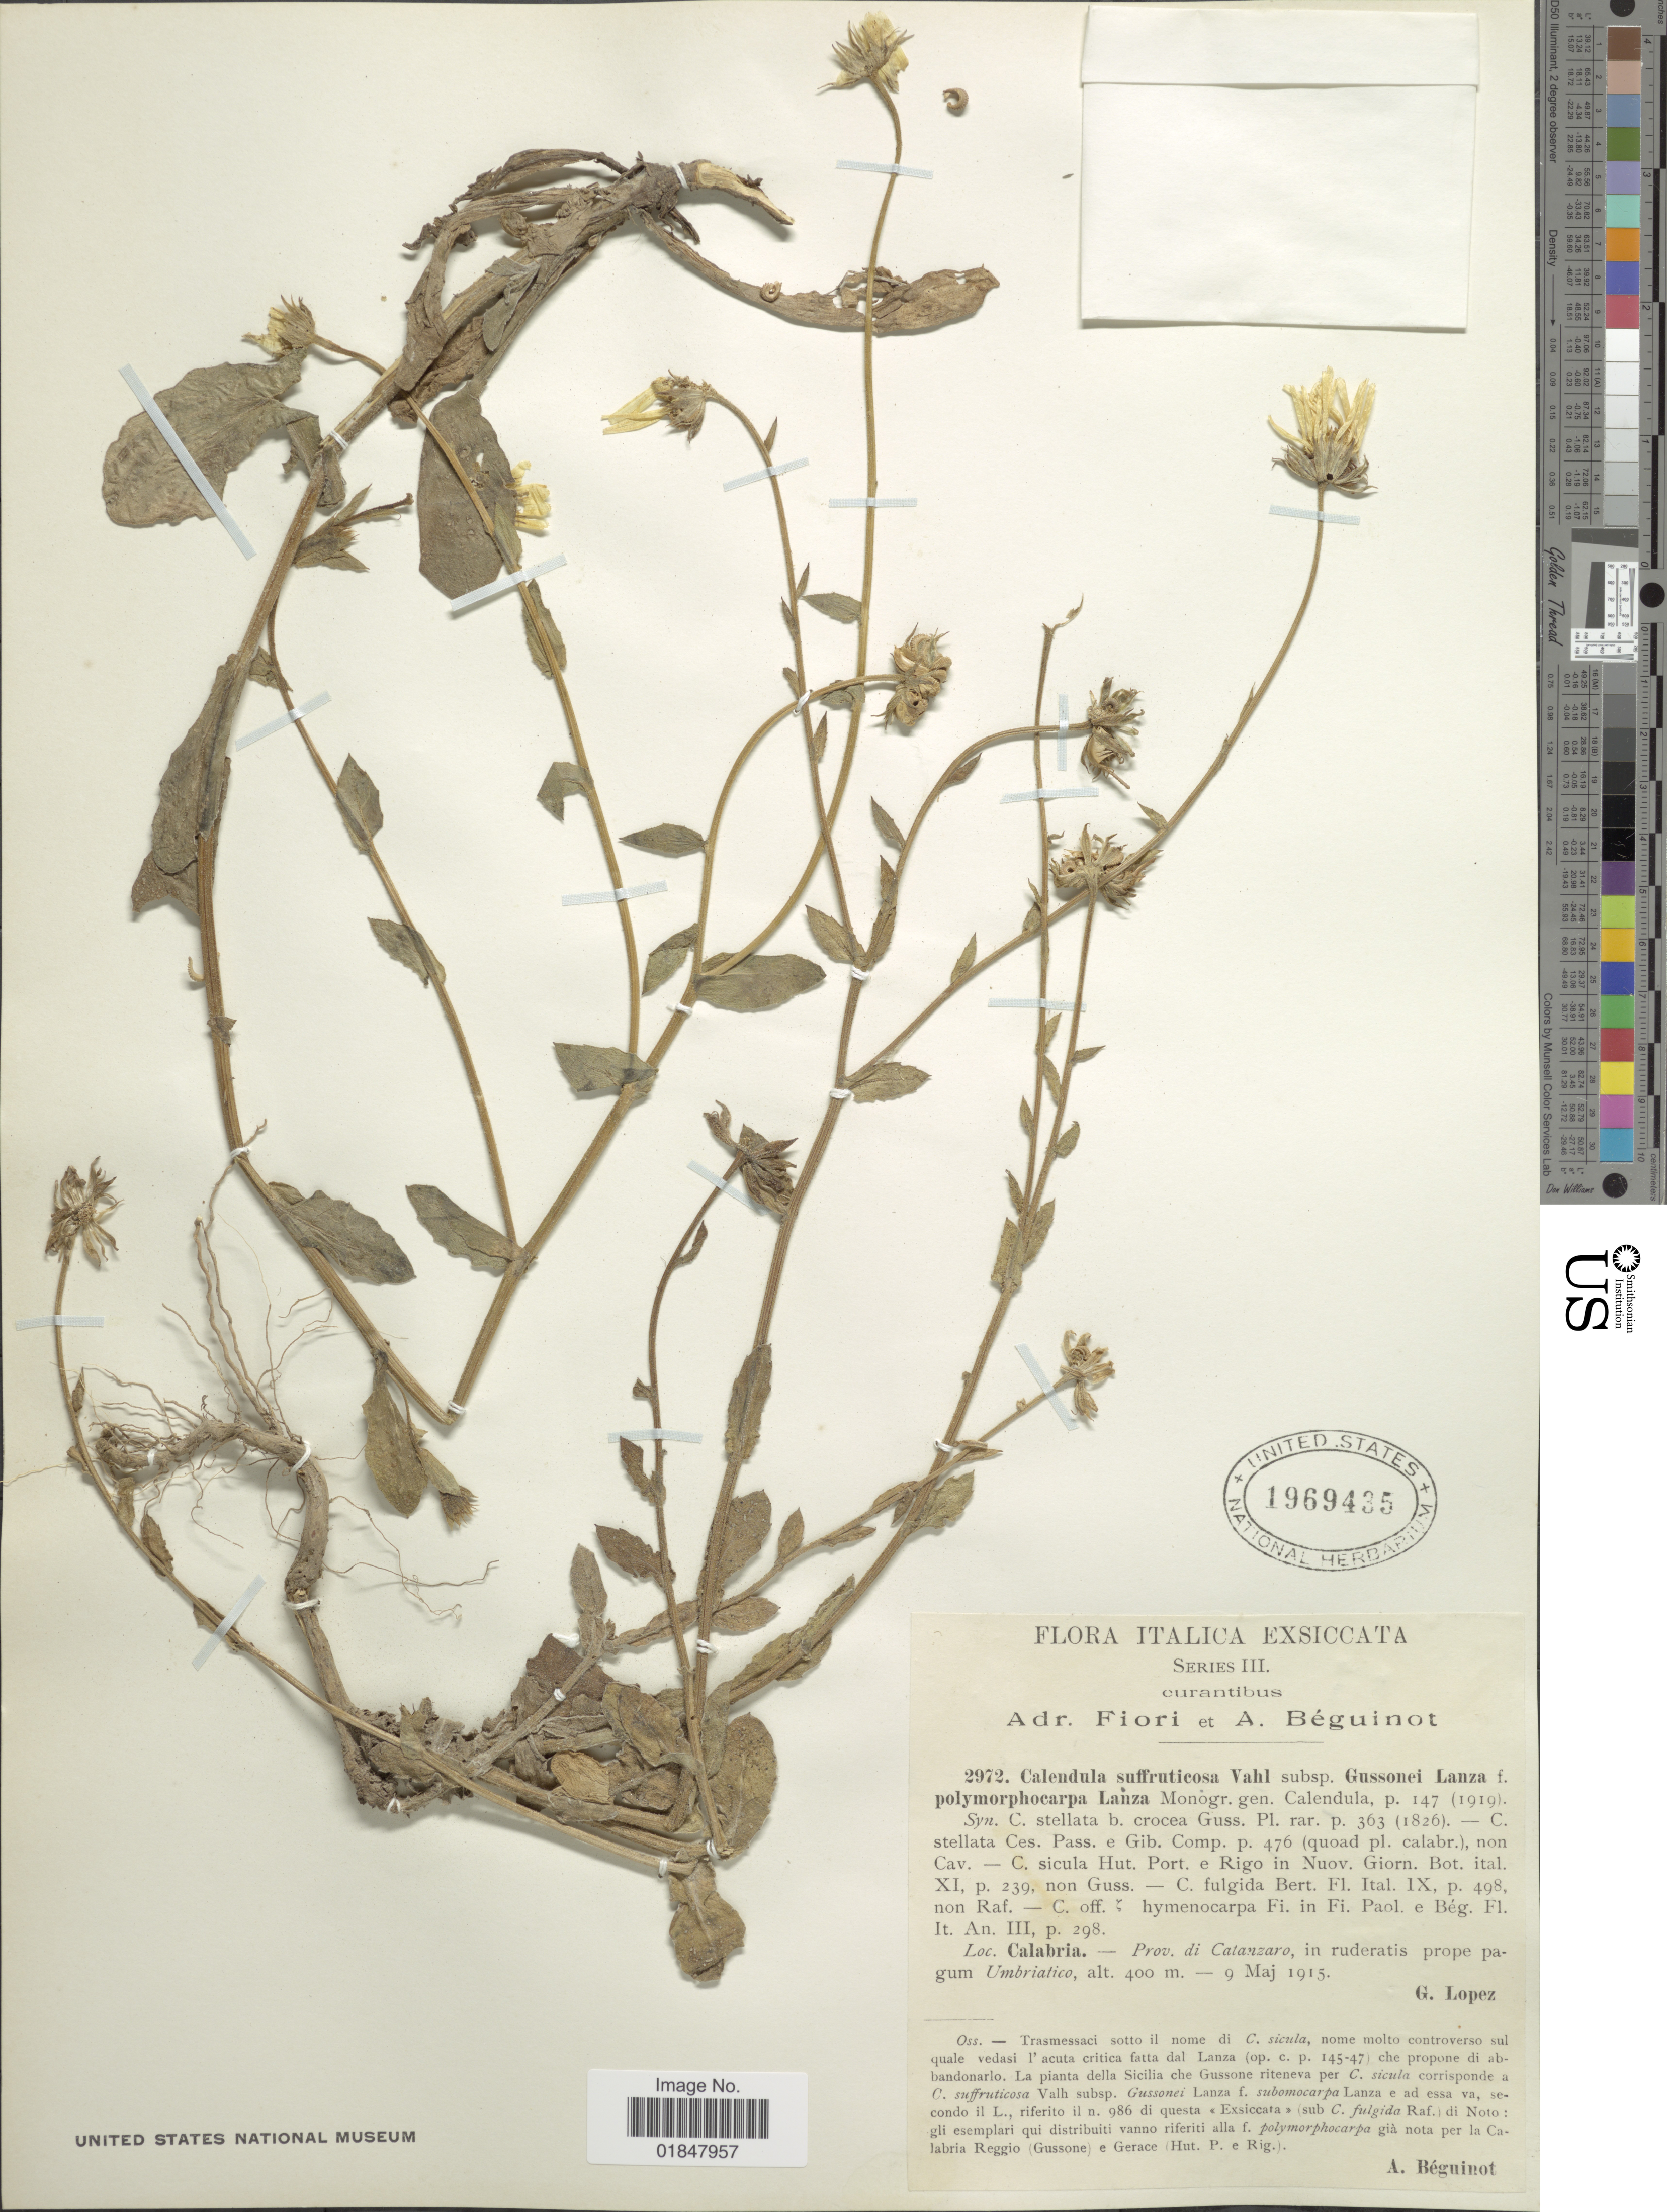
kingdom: Plantae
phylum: Tracheophyta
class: Magnoliopsida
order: Asterales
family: Asteraceae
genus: Calendula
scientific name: Calendula suffruticosa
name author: Vahl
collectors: G. Lopéz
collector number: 2972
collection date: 1915-05-09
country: Italy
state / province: Calabria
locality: Prov. di Catanzaro, in ruderatis prope pagum Umbriatico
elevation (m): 400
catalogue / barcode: US 1969435